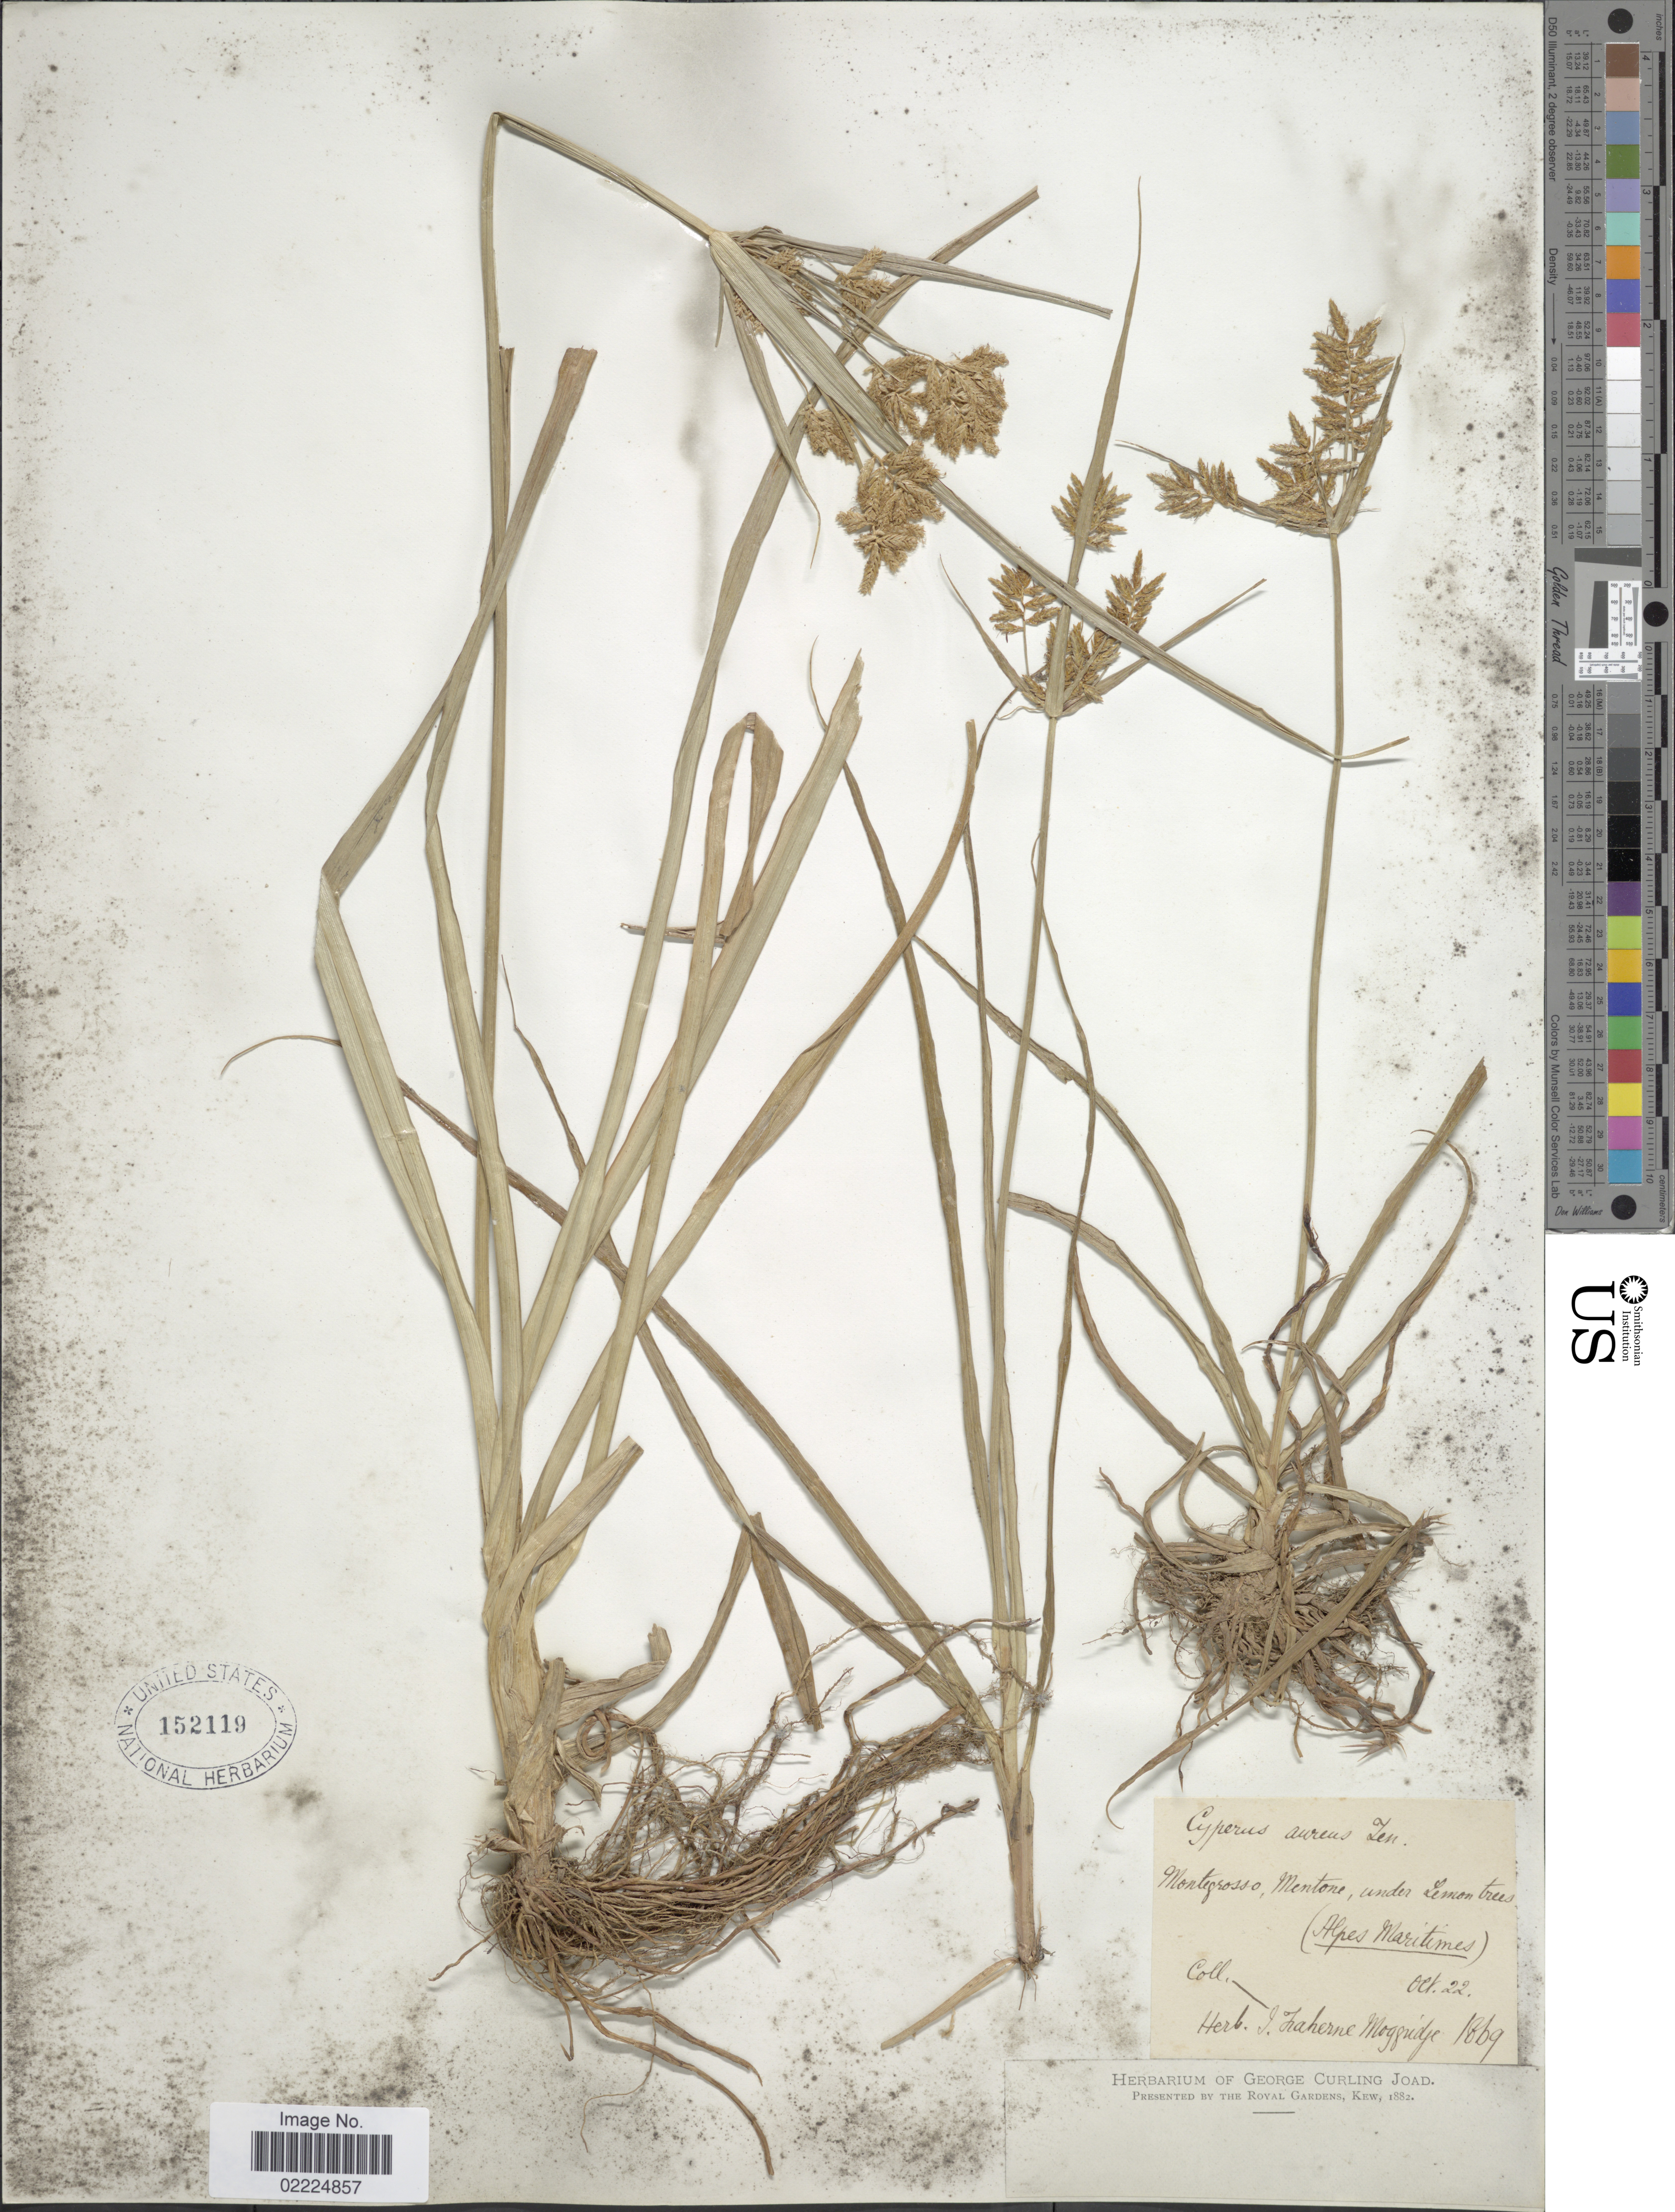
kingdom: Plantae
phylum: Tracheophyta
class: Liliopsida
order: Poales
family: Cyperaceae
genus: Cyperus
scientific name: Cyperus esculentus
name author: L.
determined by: Strong, Mark T., (BOT), Smithsonian Institution - National Museum of Natural History (UNITED STATES)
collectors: I. Faherne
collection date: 1869-10-22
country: France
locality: Montegrosso, Mentone, under Lemon trees. Alpes Maritimes).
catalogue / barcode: US 152119